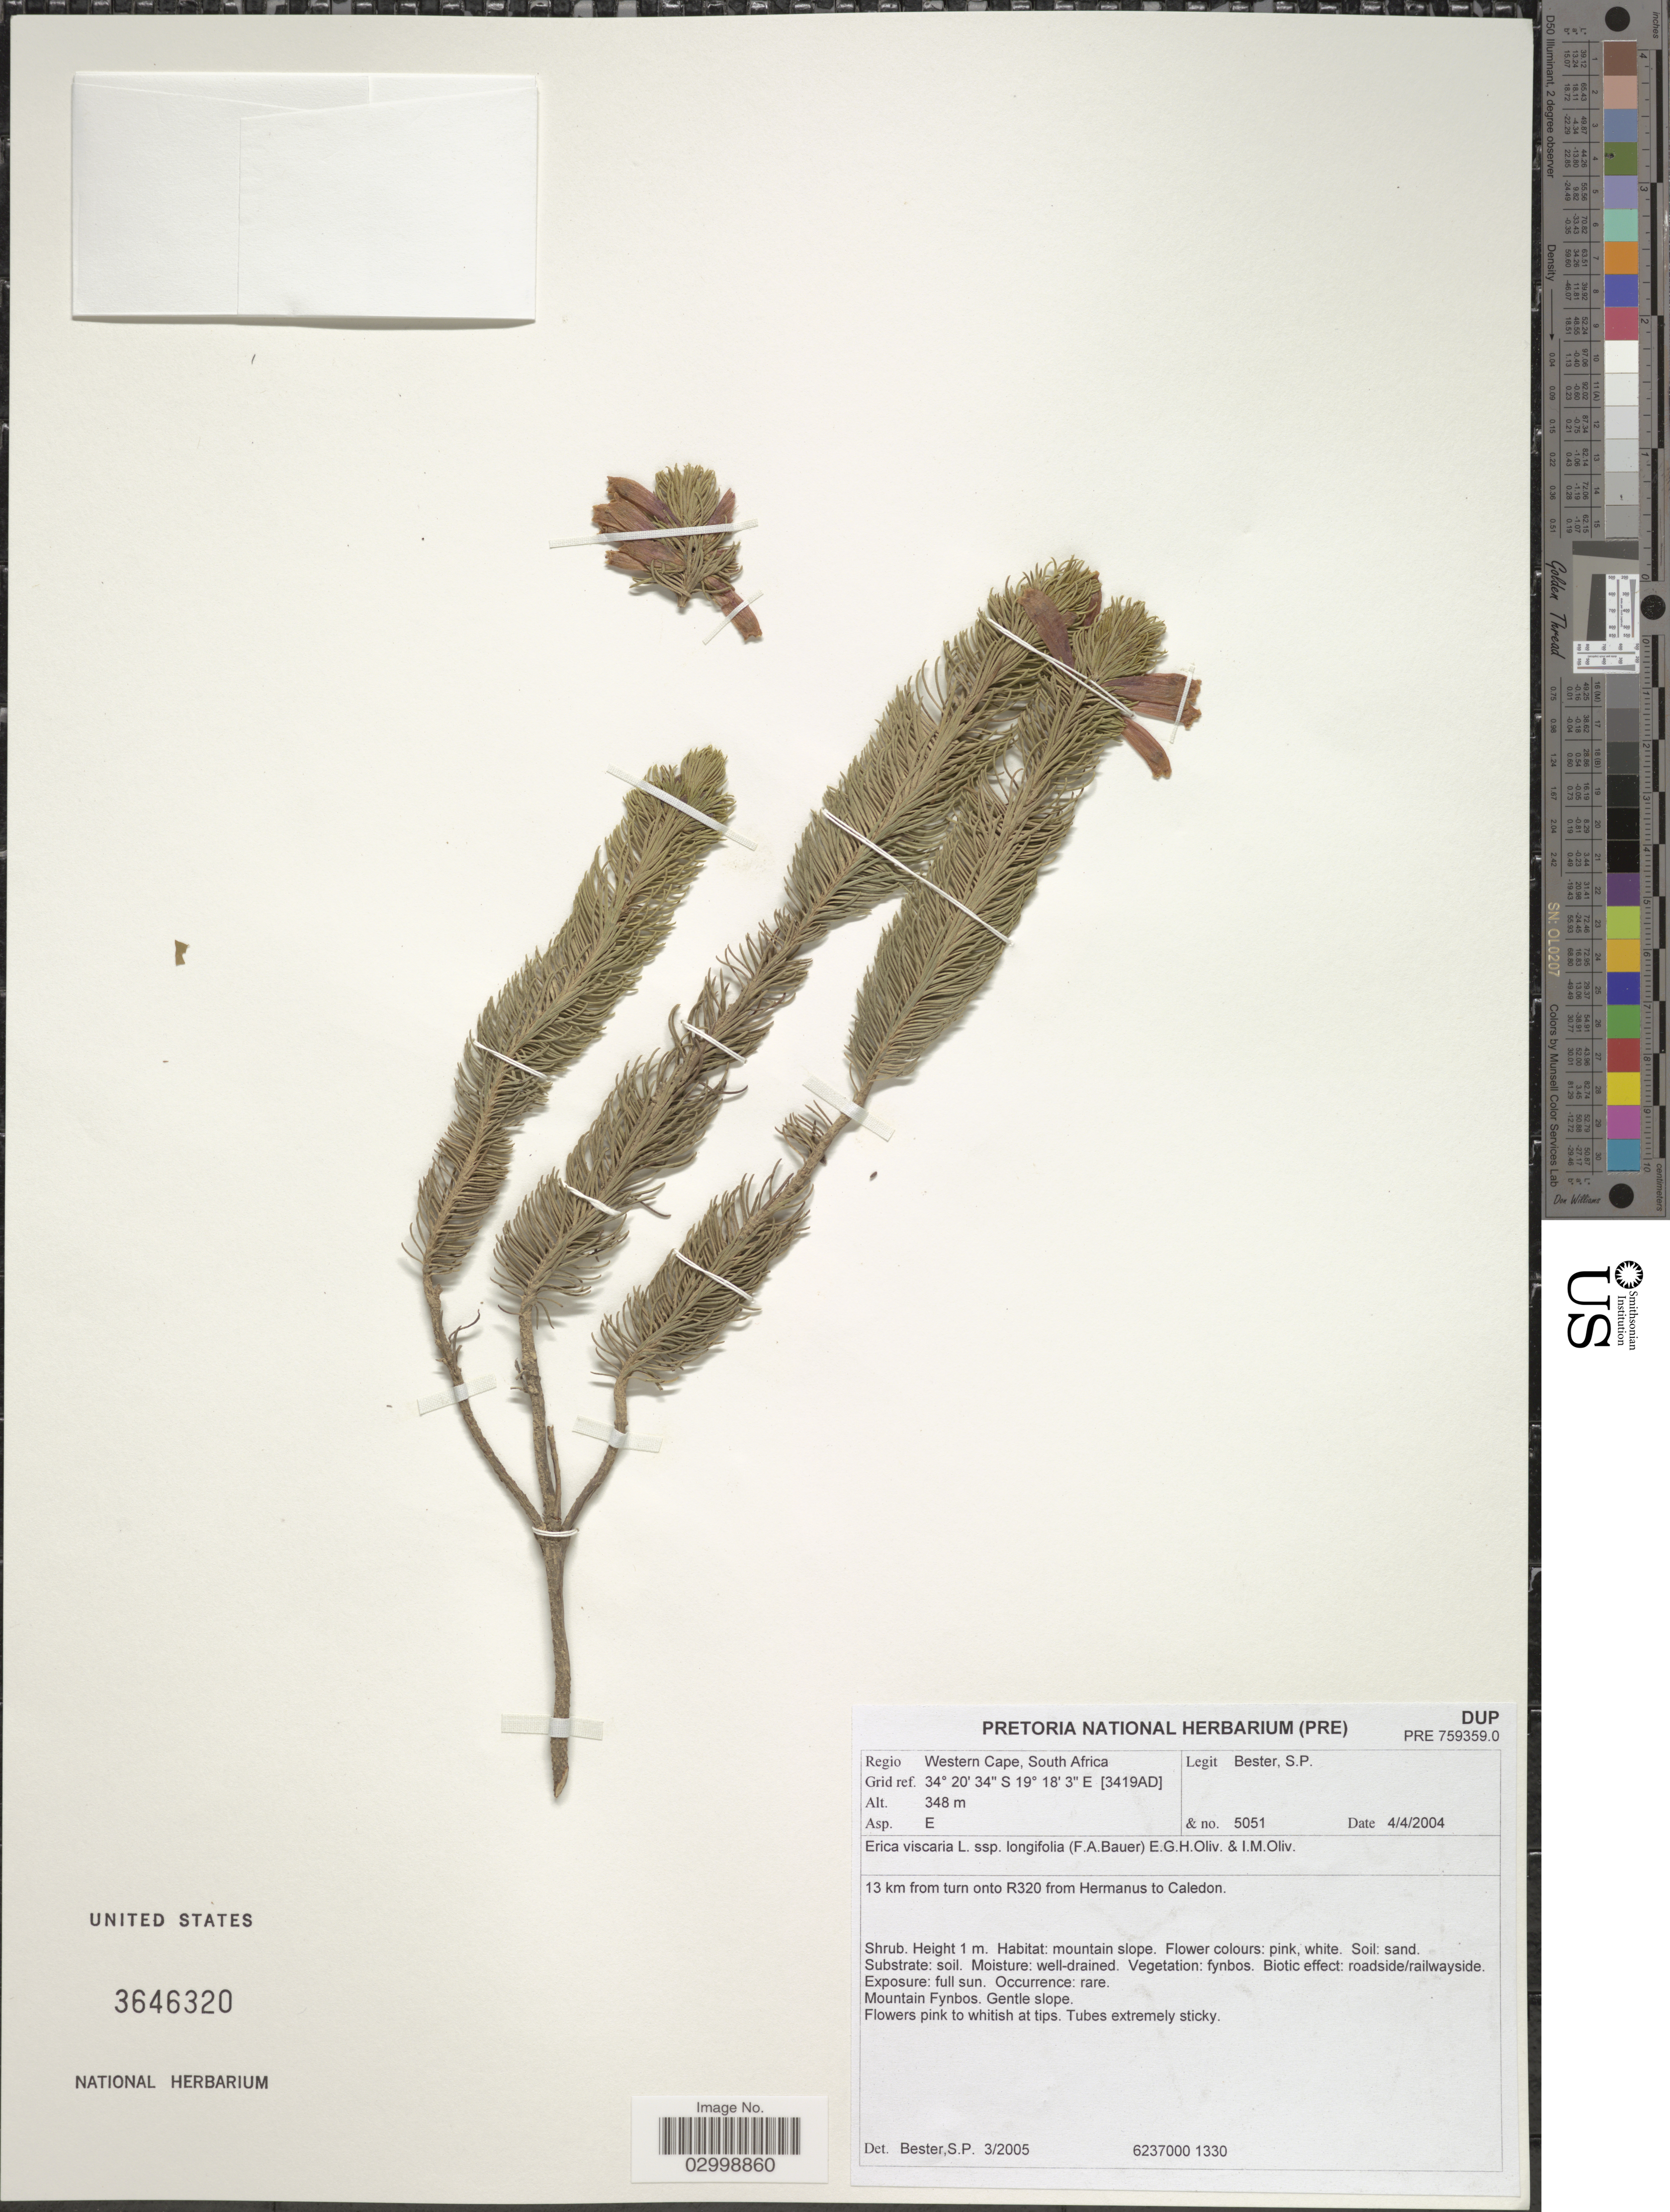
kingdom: Plantae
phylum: Tracheophyta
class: Magnoliopsida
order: Ericales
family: Ericaceae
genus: Erica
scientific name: Erica viscaria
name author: L.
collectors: S. Bester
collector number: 5051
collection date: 2004-04-04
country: South Africa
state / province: Western Cape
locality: Regio Western Cape, Grid ref. [3419AD], Asp. E. 13 km from turn onto R320 from Hermanus to Caledon.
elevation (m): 348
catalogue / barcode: US 3646320